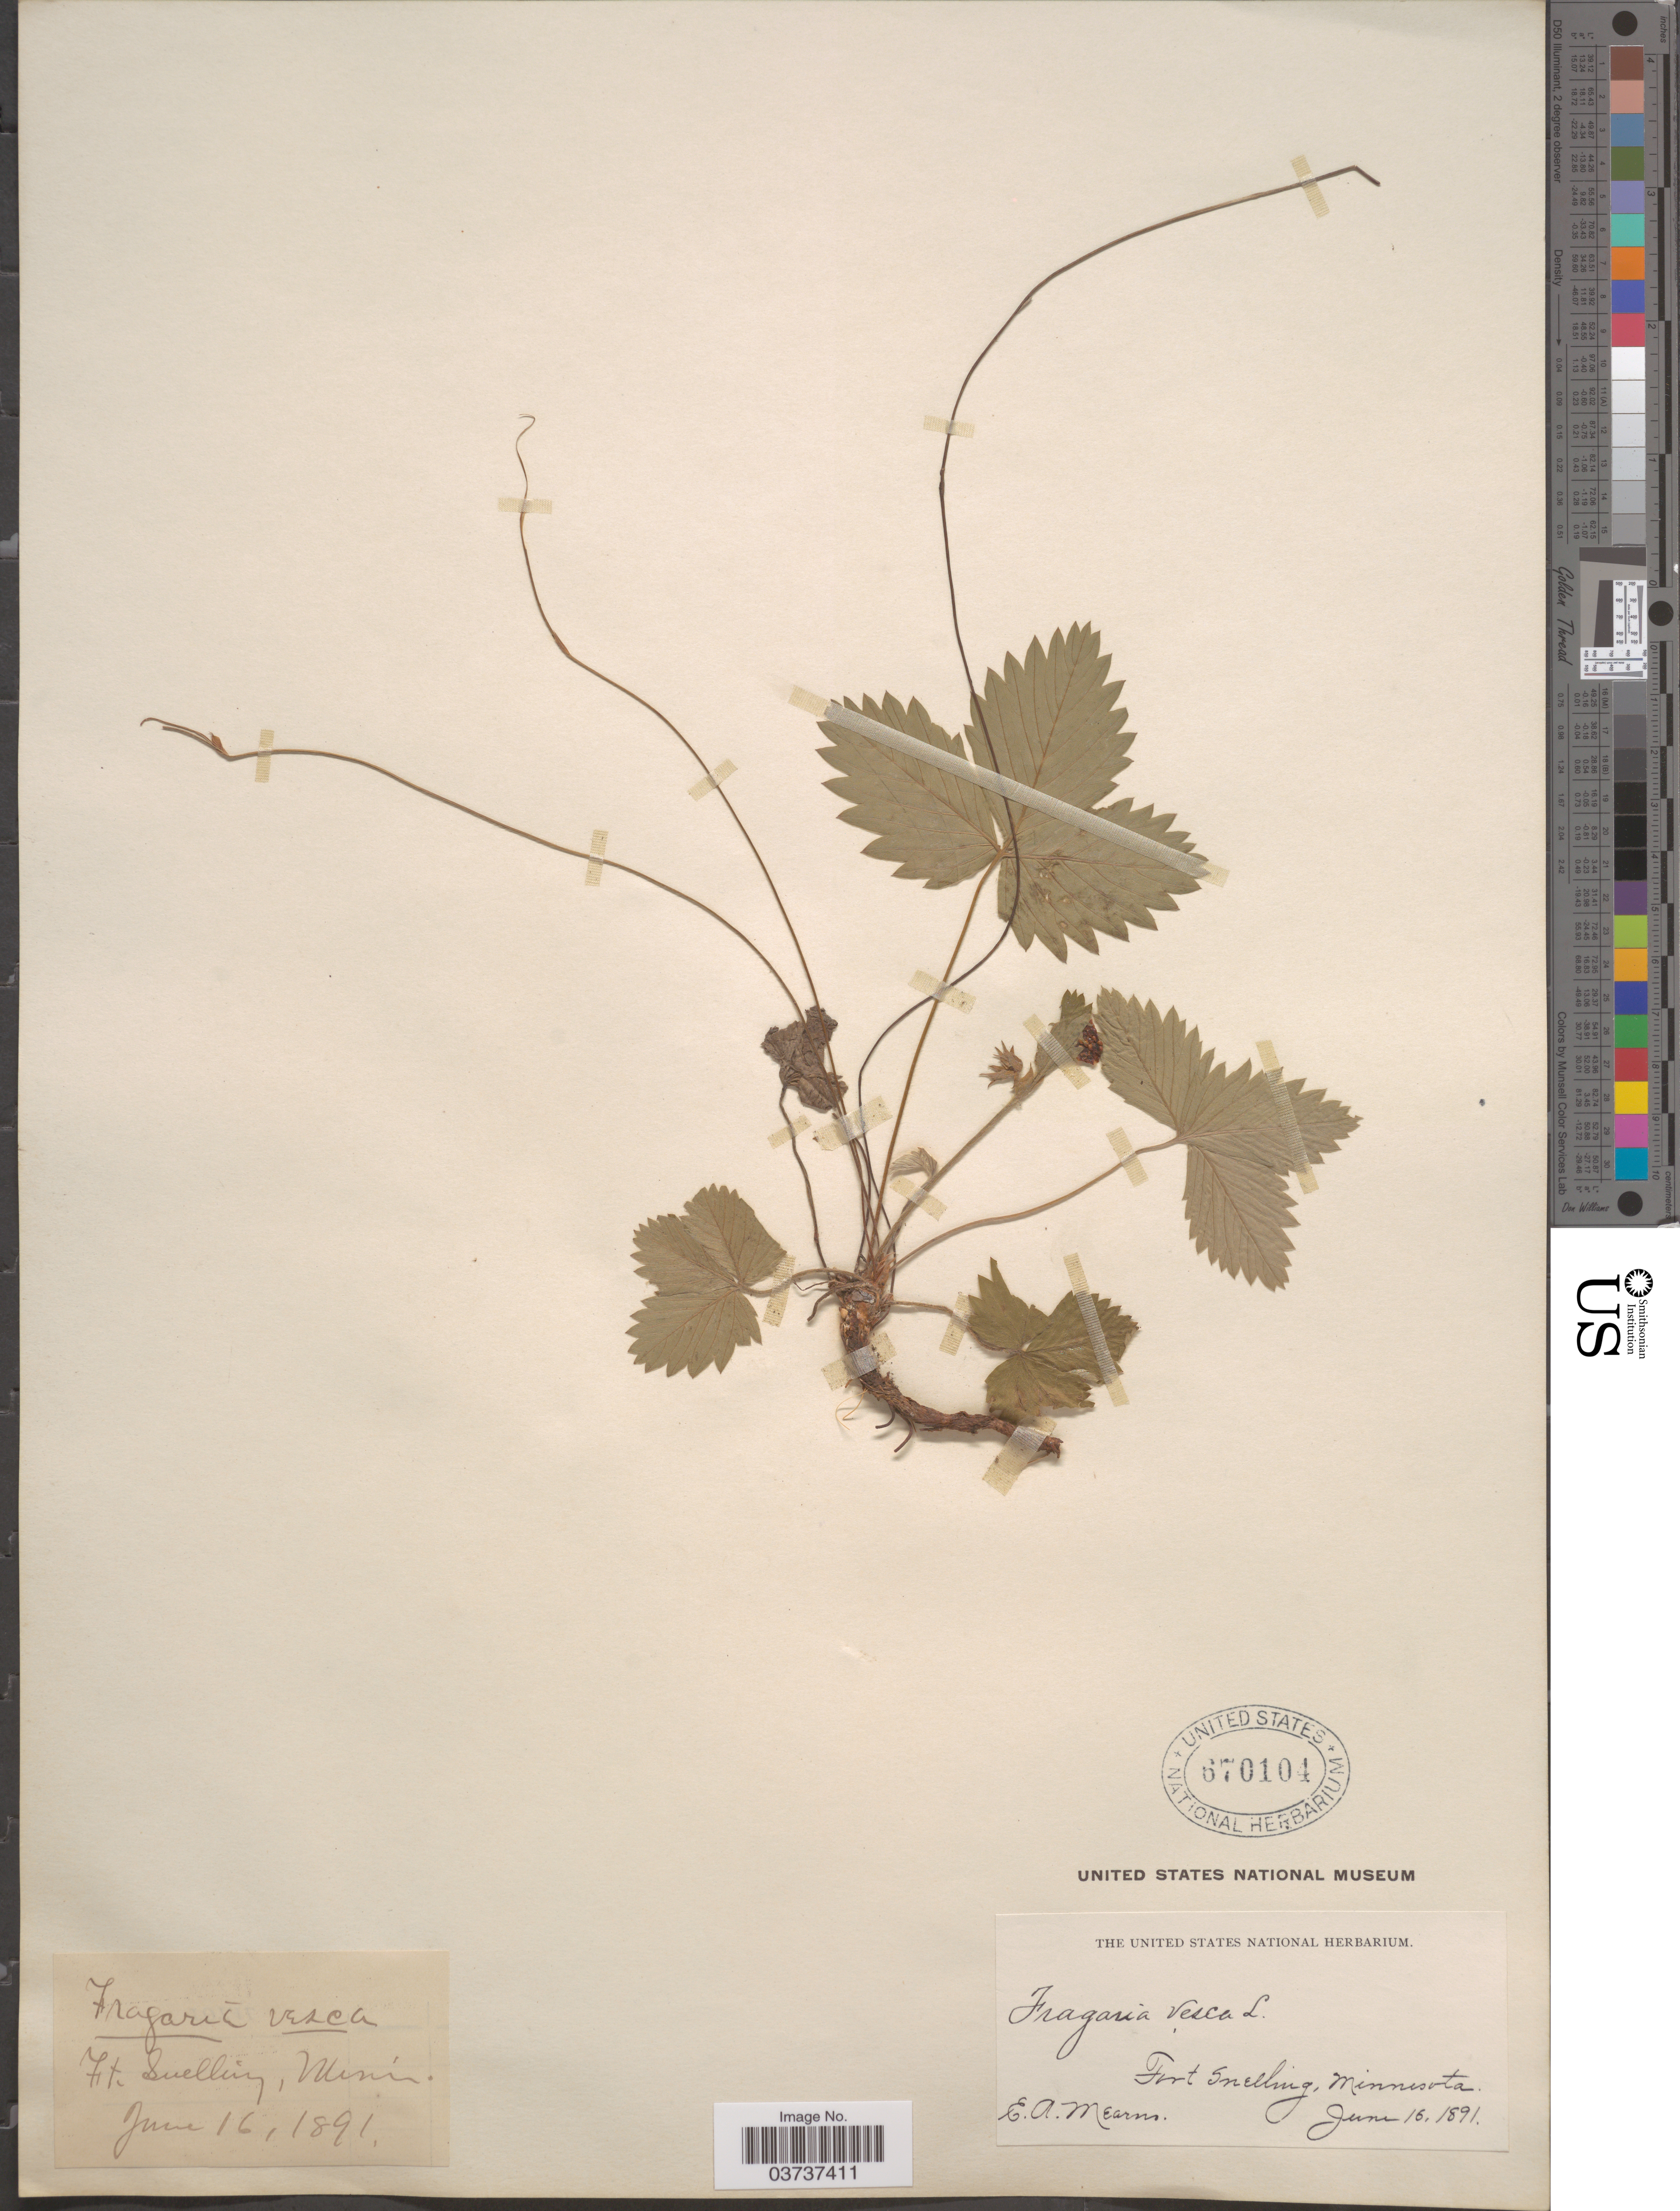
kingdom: Plantae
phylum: Tracheophyta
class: Magnoliopsida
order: Rosales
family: Rosaceae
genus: Fragaria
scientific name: Fragaria vesca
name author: L.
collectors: E. A. Mearns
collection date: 1891-06-16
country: United States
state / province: Minnesota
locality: Fort Snelling.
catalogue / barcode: US 670104